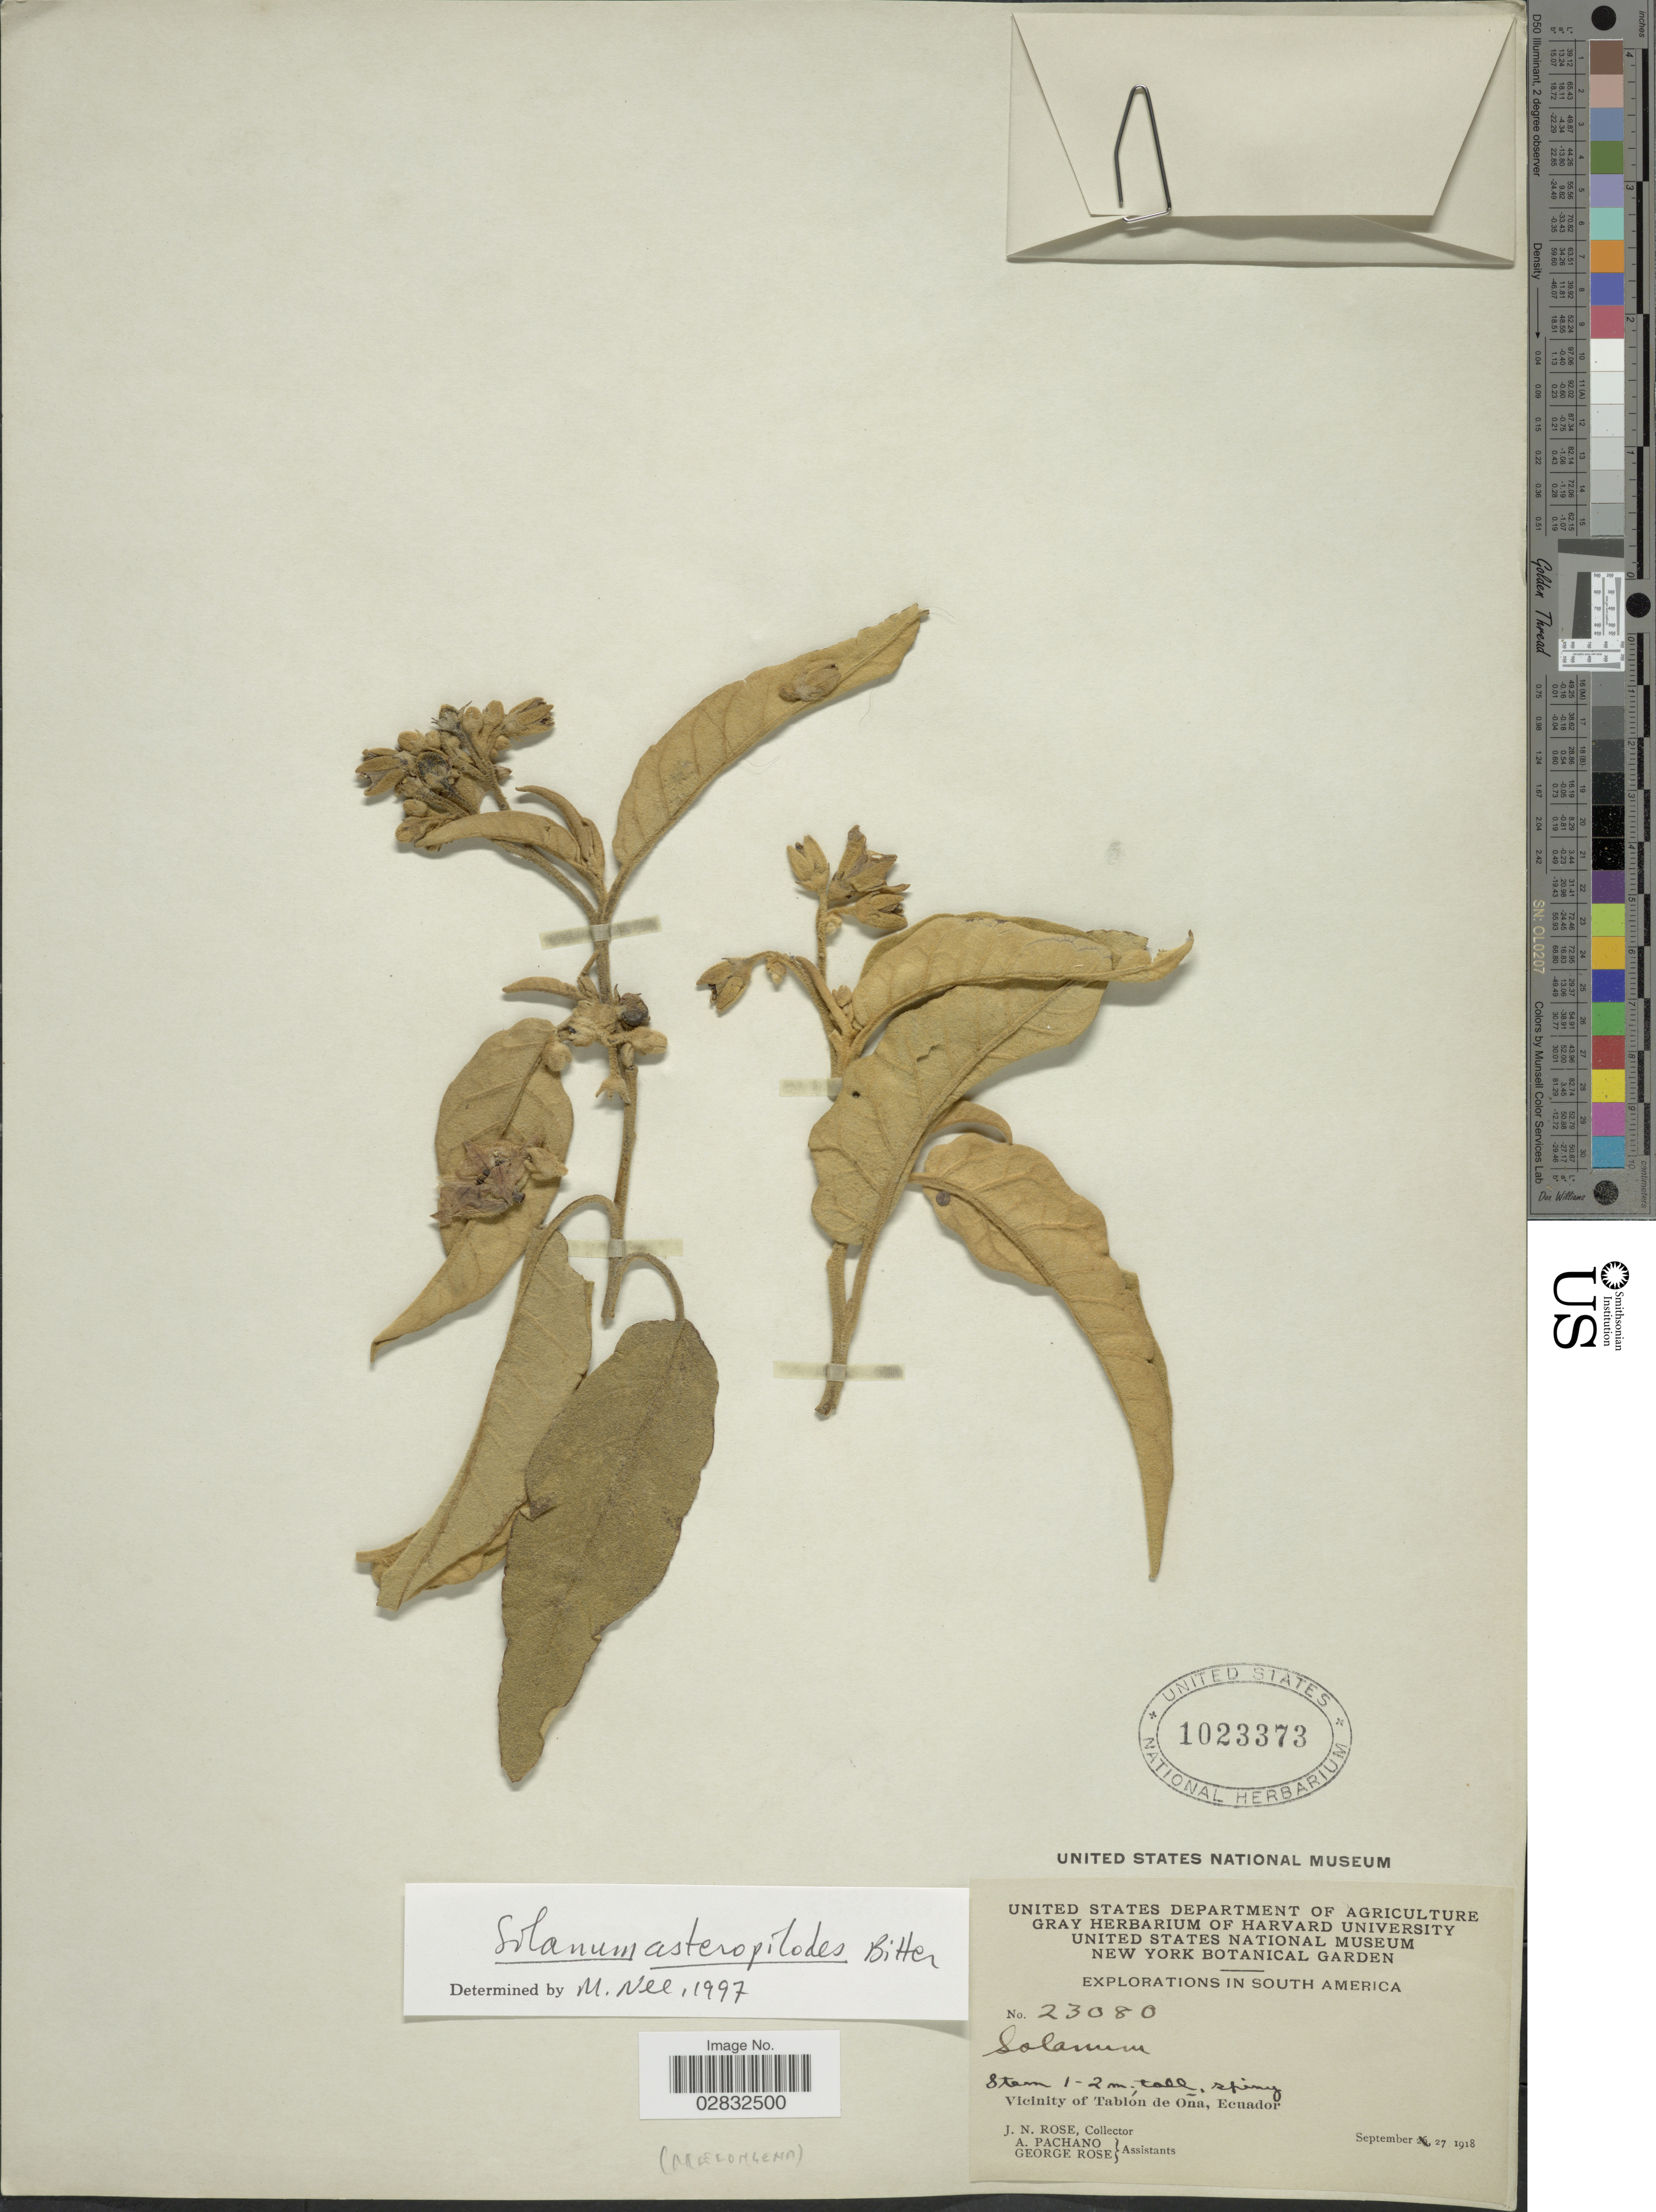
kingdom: Plantae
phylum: Tracheophyta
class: Magnoliopsida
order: Solanales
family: Solanaceae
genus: Solanum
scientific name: Solanum asteropilodes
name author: Bitter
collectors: J. N. Rose, A. Pachano & G. Rose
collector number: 23080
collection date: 1918-09-27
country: Ecuador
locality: Vicinity of Tablón de Ona.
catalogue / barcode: US 1023373